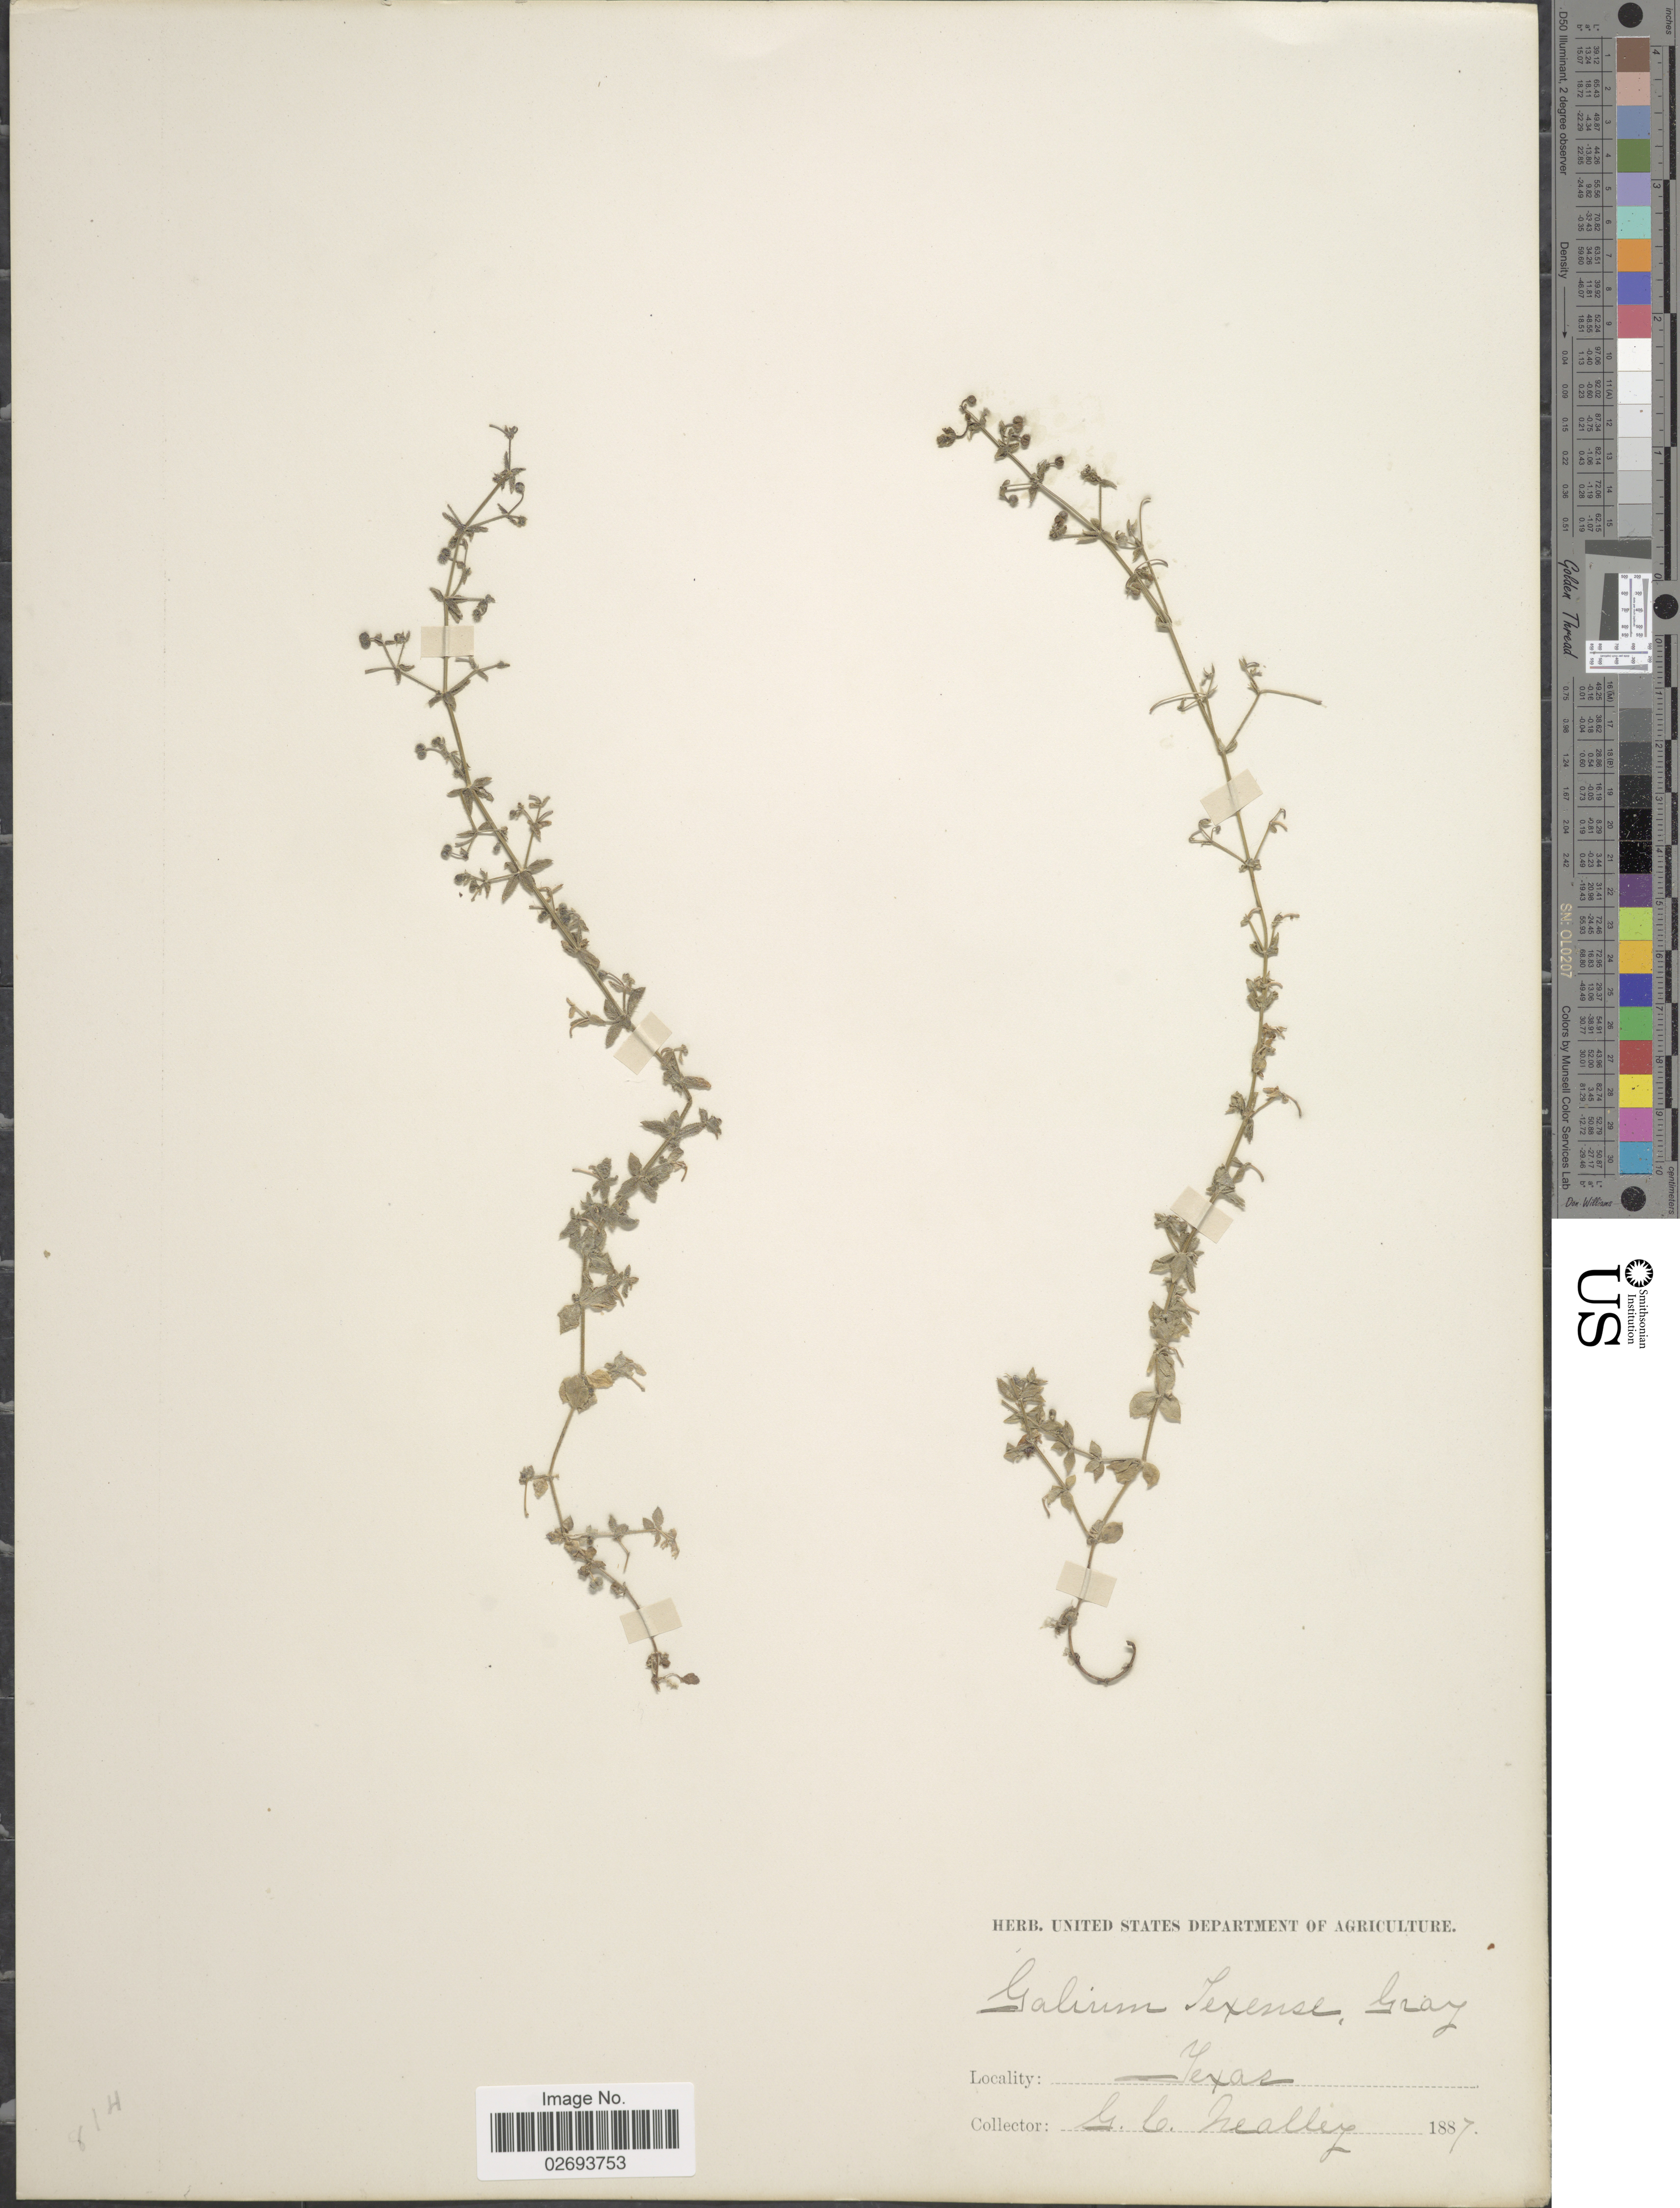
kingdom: Plantae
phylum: Tracheophyta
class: Magnoliopsida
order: Gentianales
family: Rubiaceae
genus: Galium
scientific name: Galium texense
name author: A. Gray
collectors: G. C. Nealley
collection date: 1887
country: United States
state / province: Texas